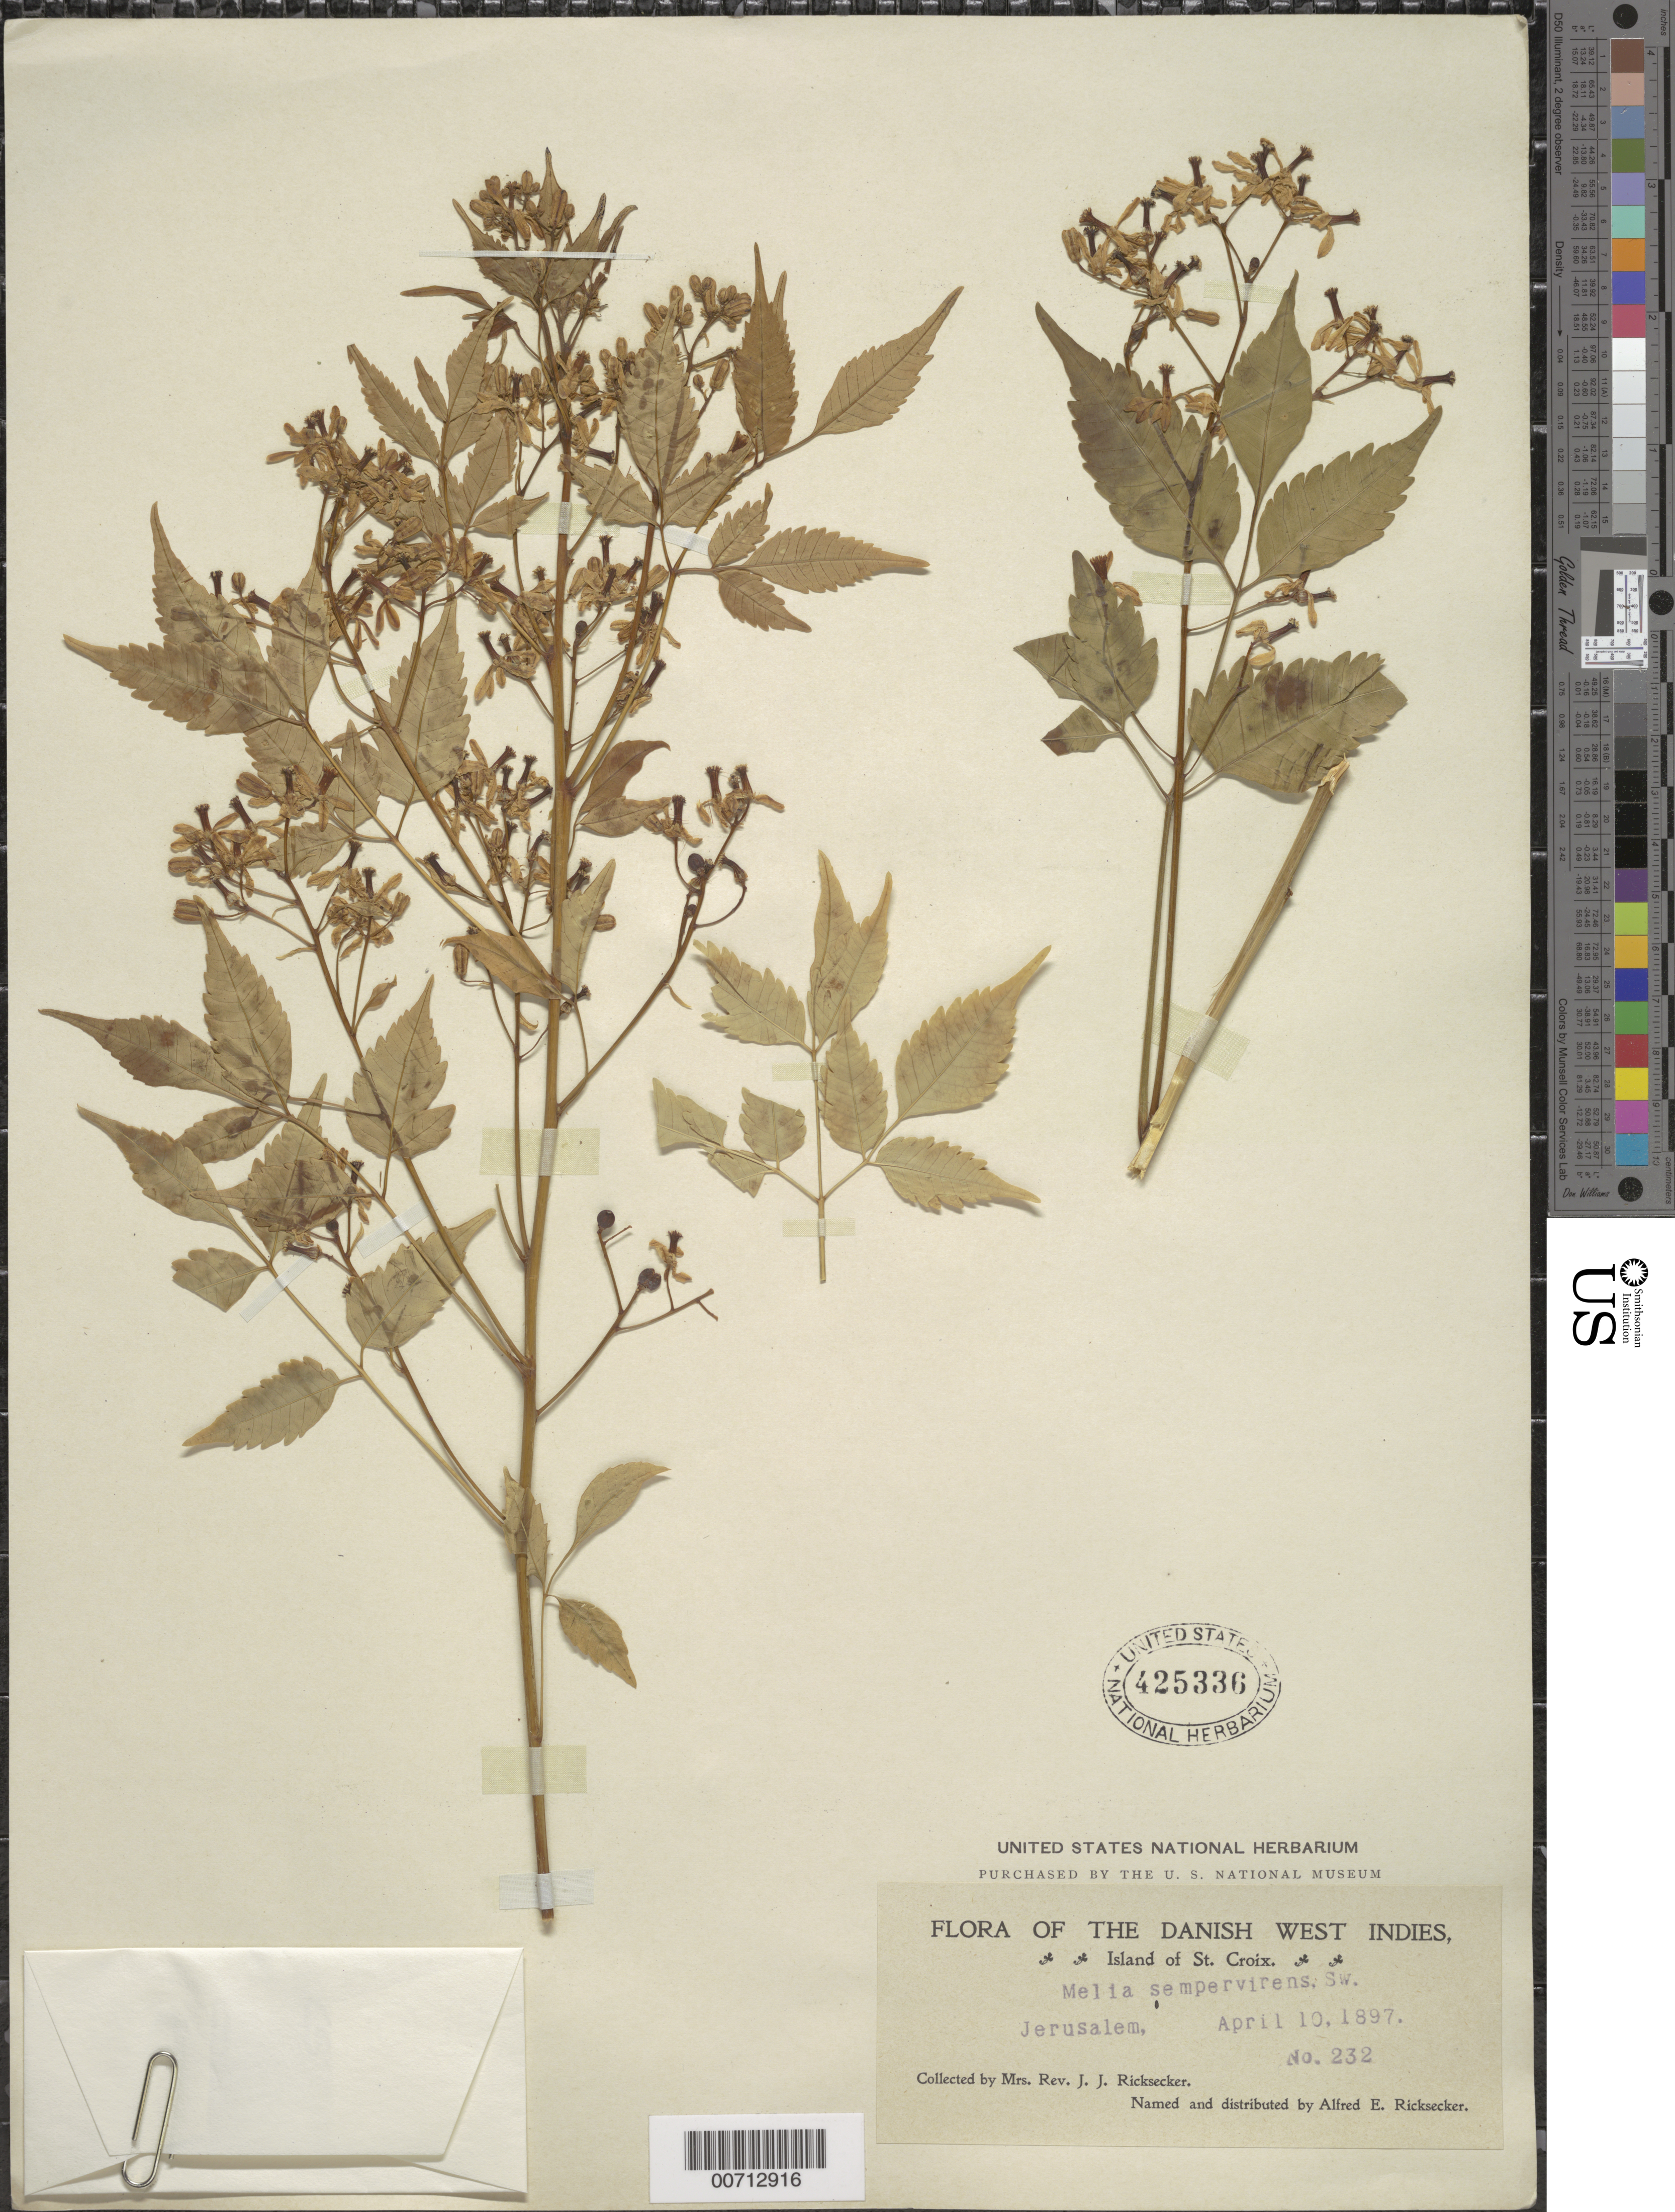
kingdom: Plantae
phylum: Tracheophyta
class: Magnoliopsida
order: Sapindales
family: Meliaceae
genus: Melia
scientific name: Melia sempervirens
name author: Sw.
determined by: Ricksecker, A. E.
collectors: Mrs. J. J. Ricksecker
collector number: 232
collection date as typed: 10 Apr 1897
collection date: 1897-04-10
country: U.S. Virgin Islands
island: St. Croix Island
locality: Jerusalem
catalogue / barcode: US 425336